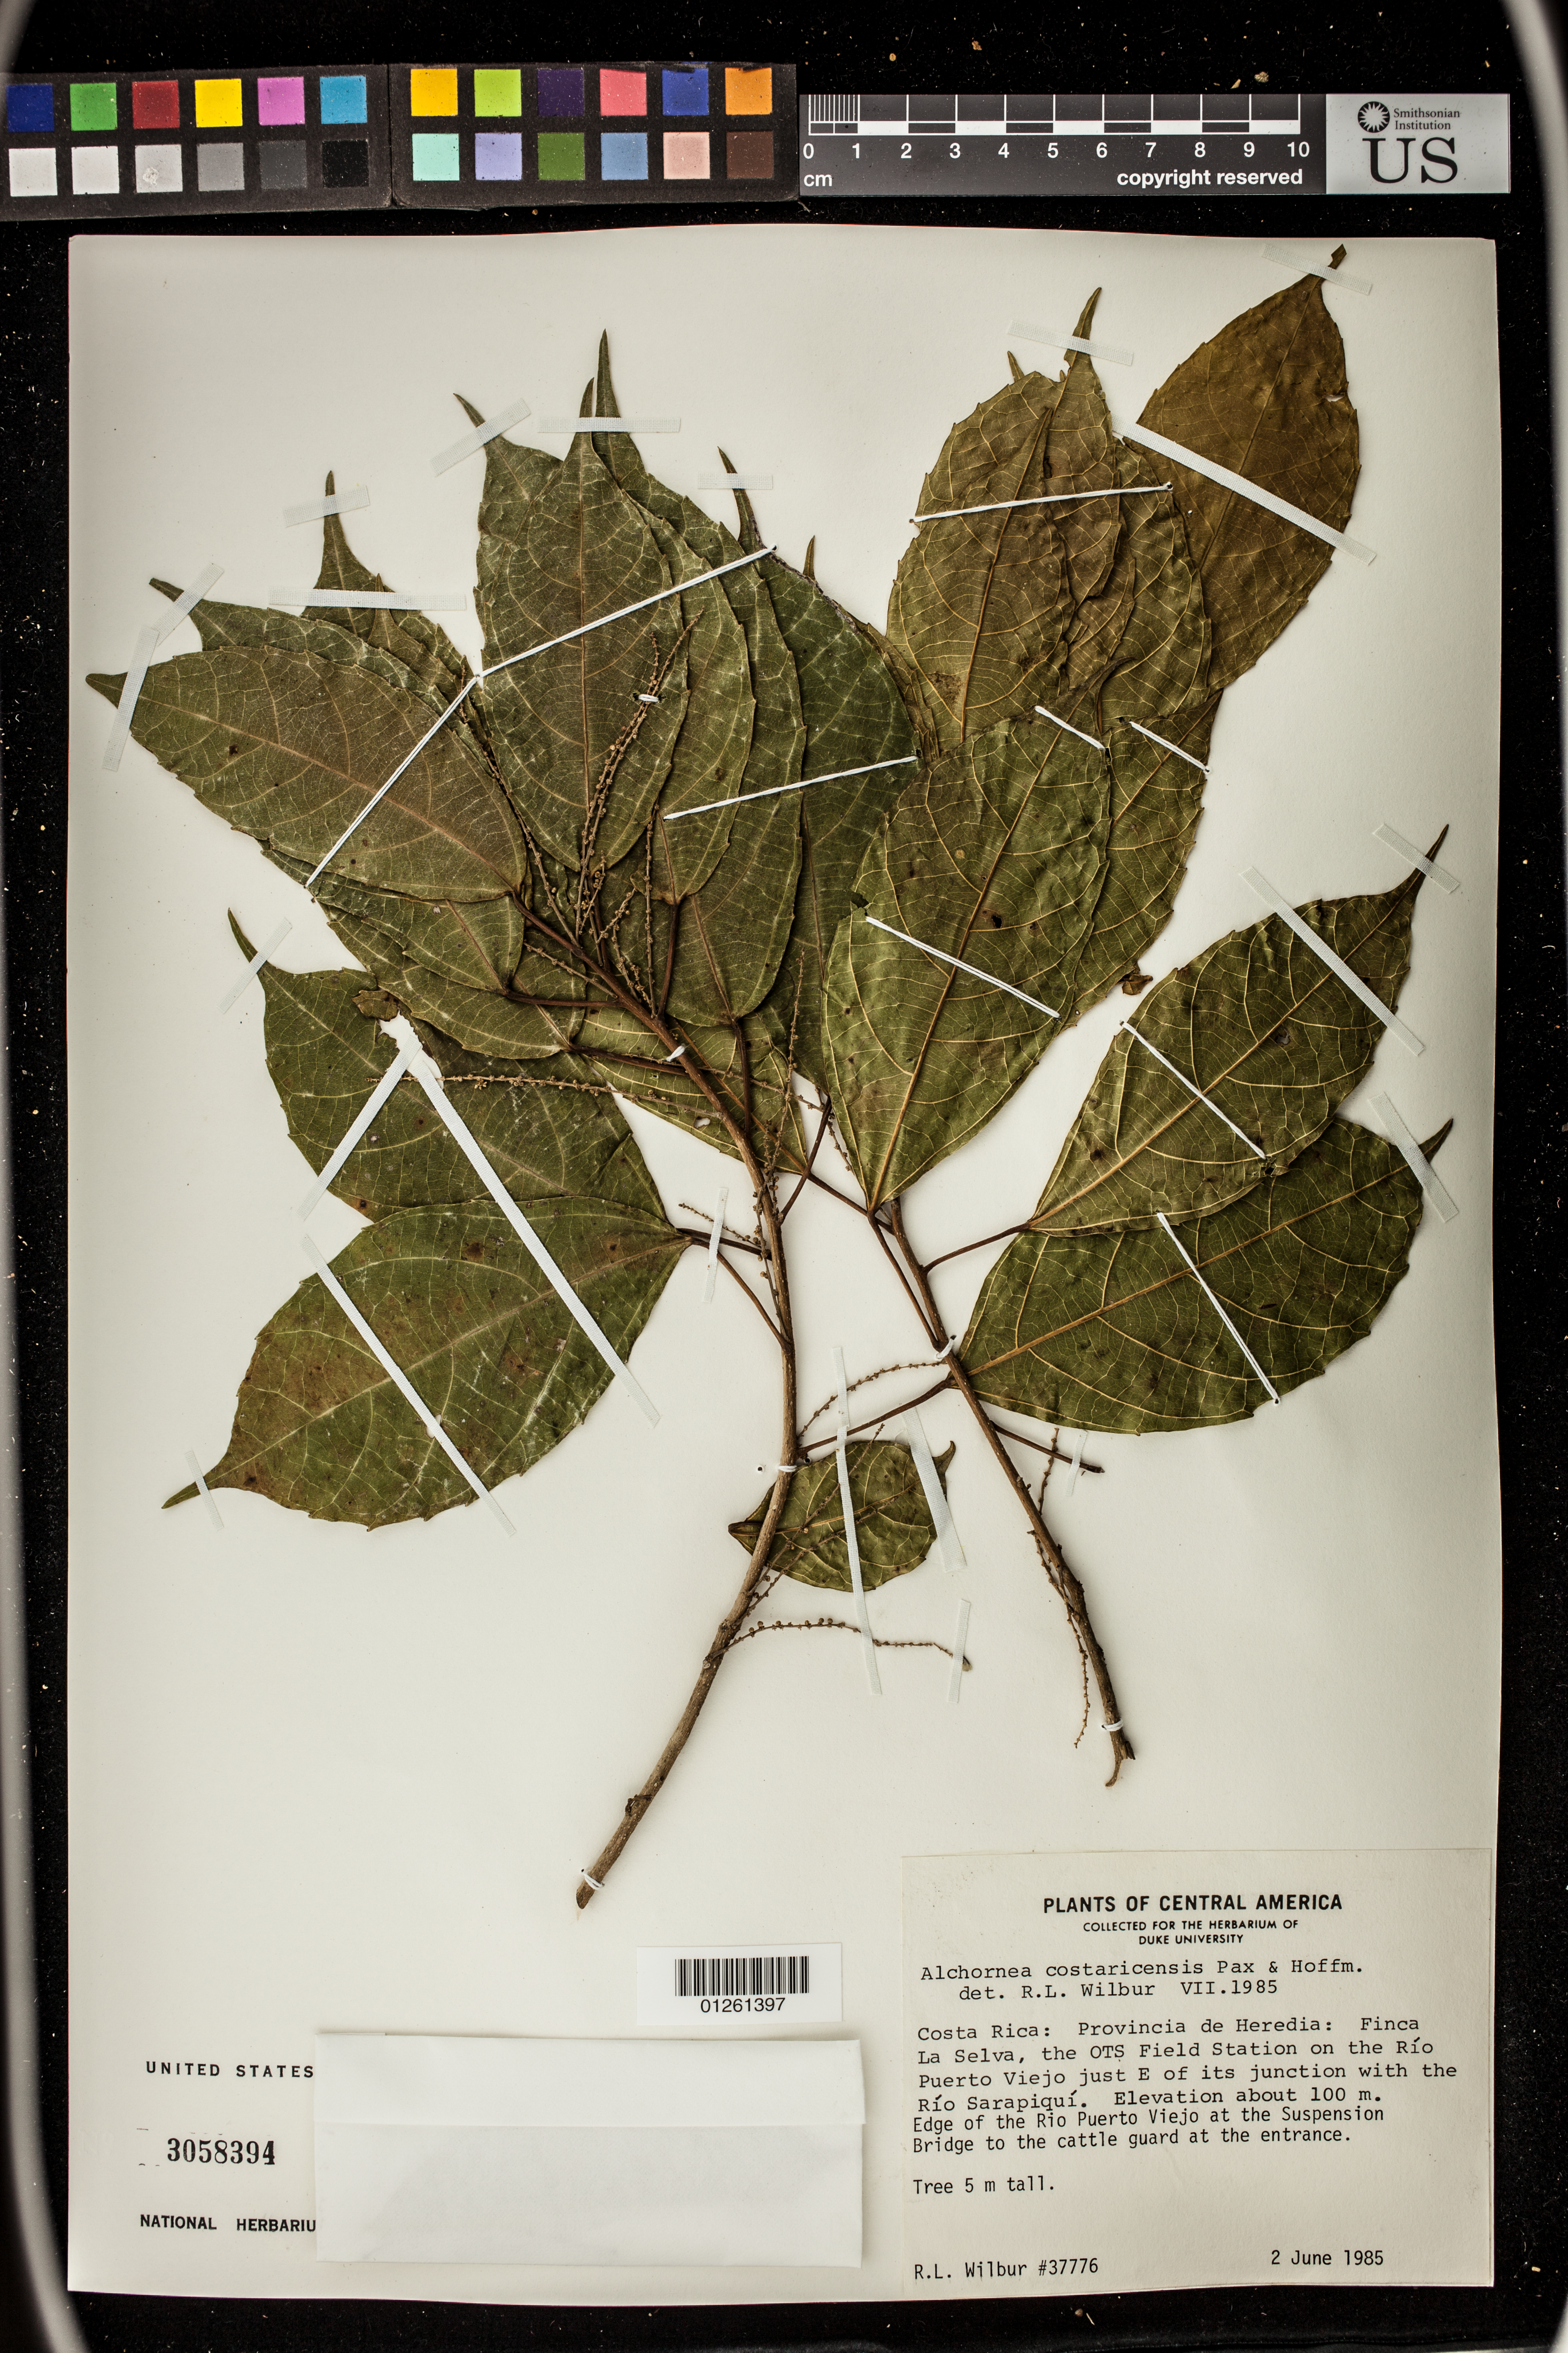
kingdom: Plantae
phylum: Tracheophyta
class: Magnoliopsida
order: Malpighiales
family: Euphorbiaceae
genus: Alchornea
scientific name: Alchornea costaricensis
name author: Pax & K. Hoffm. in Engl.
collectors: R. L. Wilbur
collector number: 37776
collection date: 1985-06-02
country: Costa Rica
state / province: Heredia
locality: Finca La Selva, the OTS Field Station on the Rio Puert Viejo just E of its junction with the Rio Sarapiqui. Edge of the Rio Puerto Viejo at the Suspension Bridge at the cattle guard at the entrance.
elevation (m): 100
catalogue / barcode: US 3058394